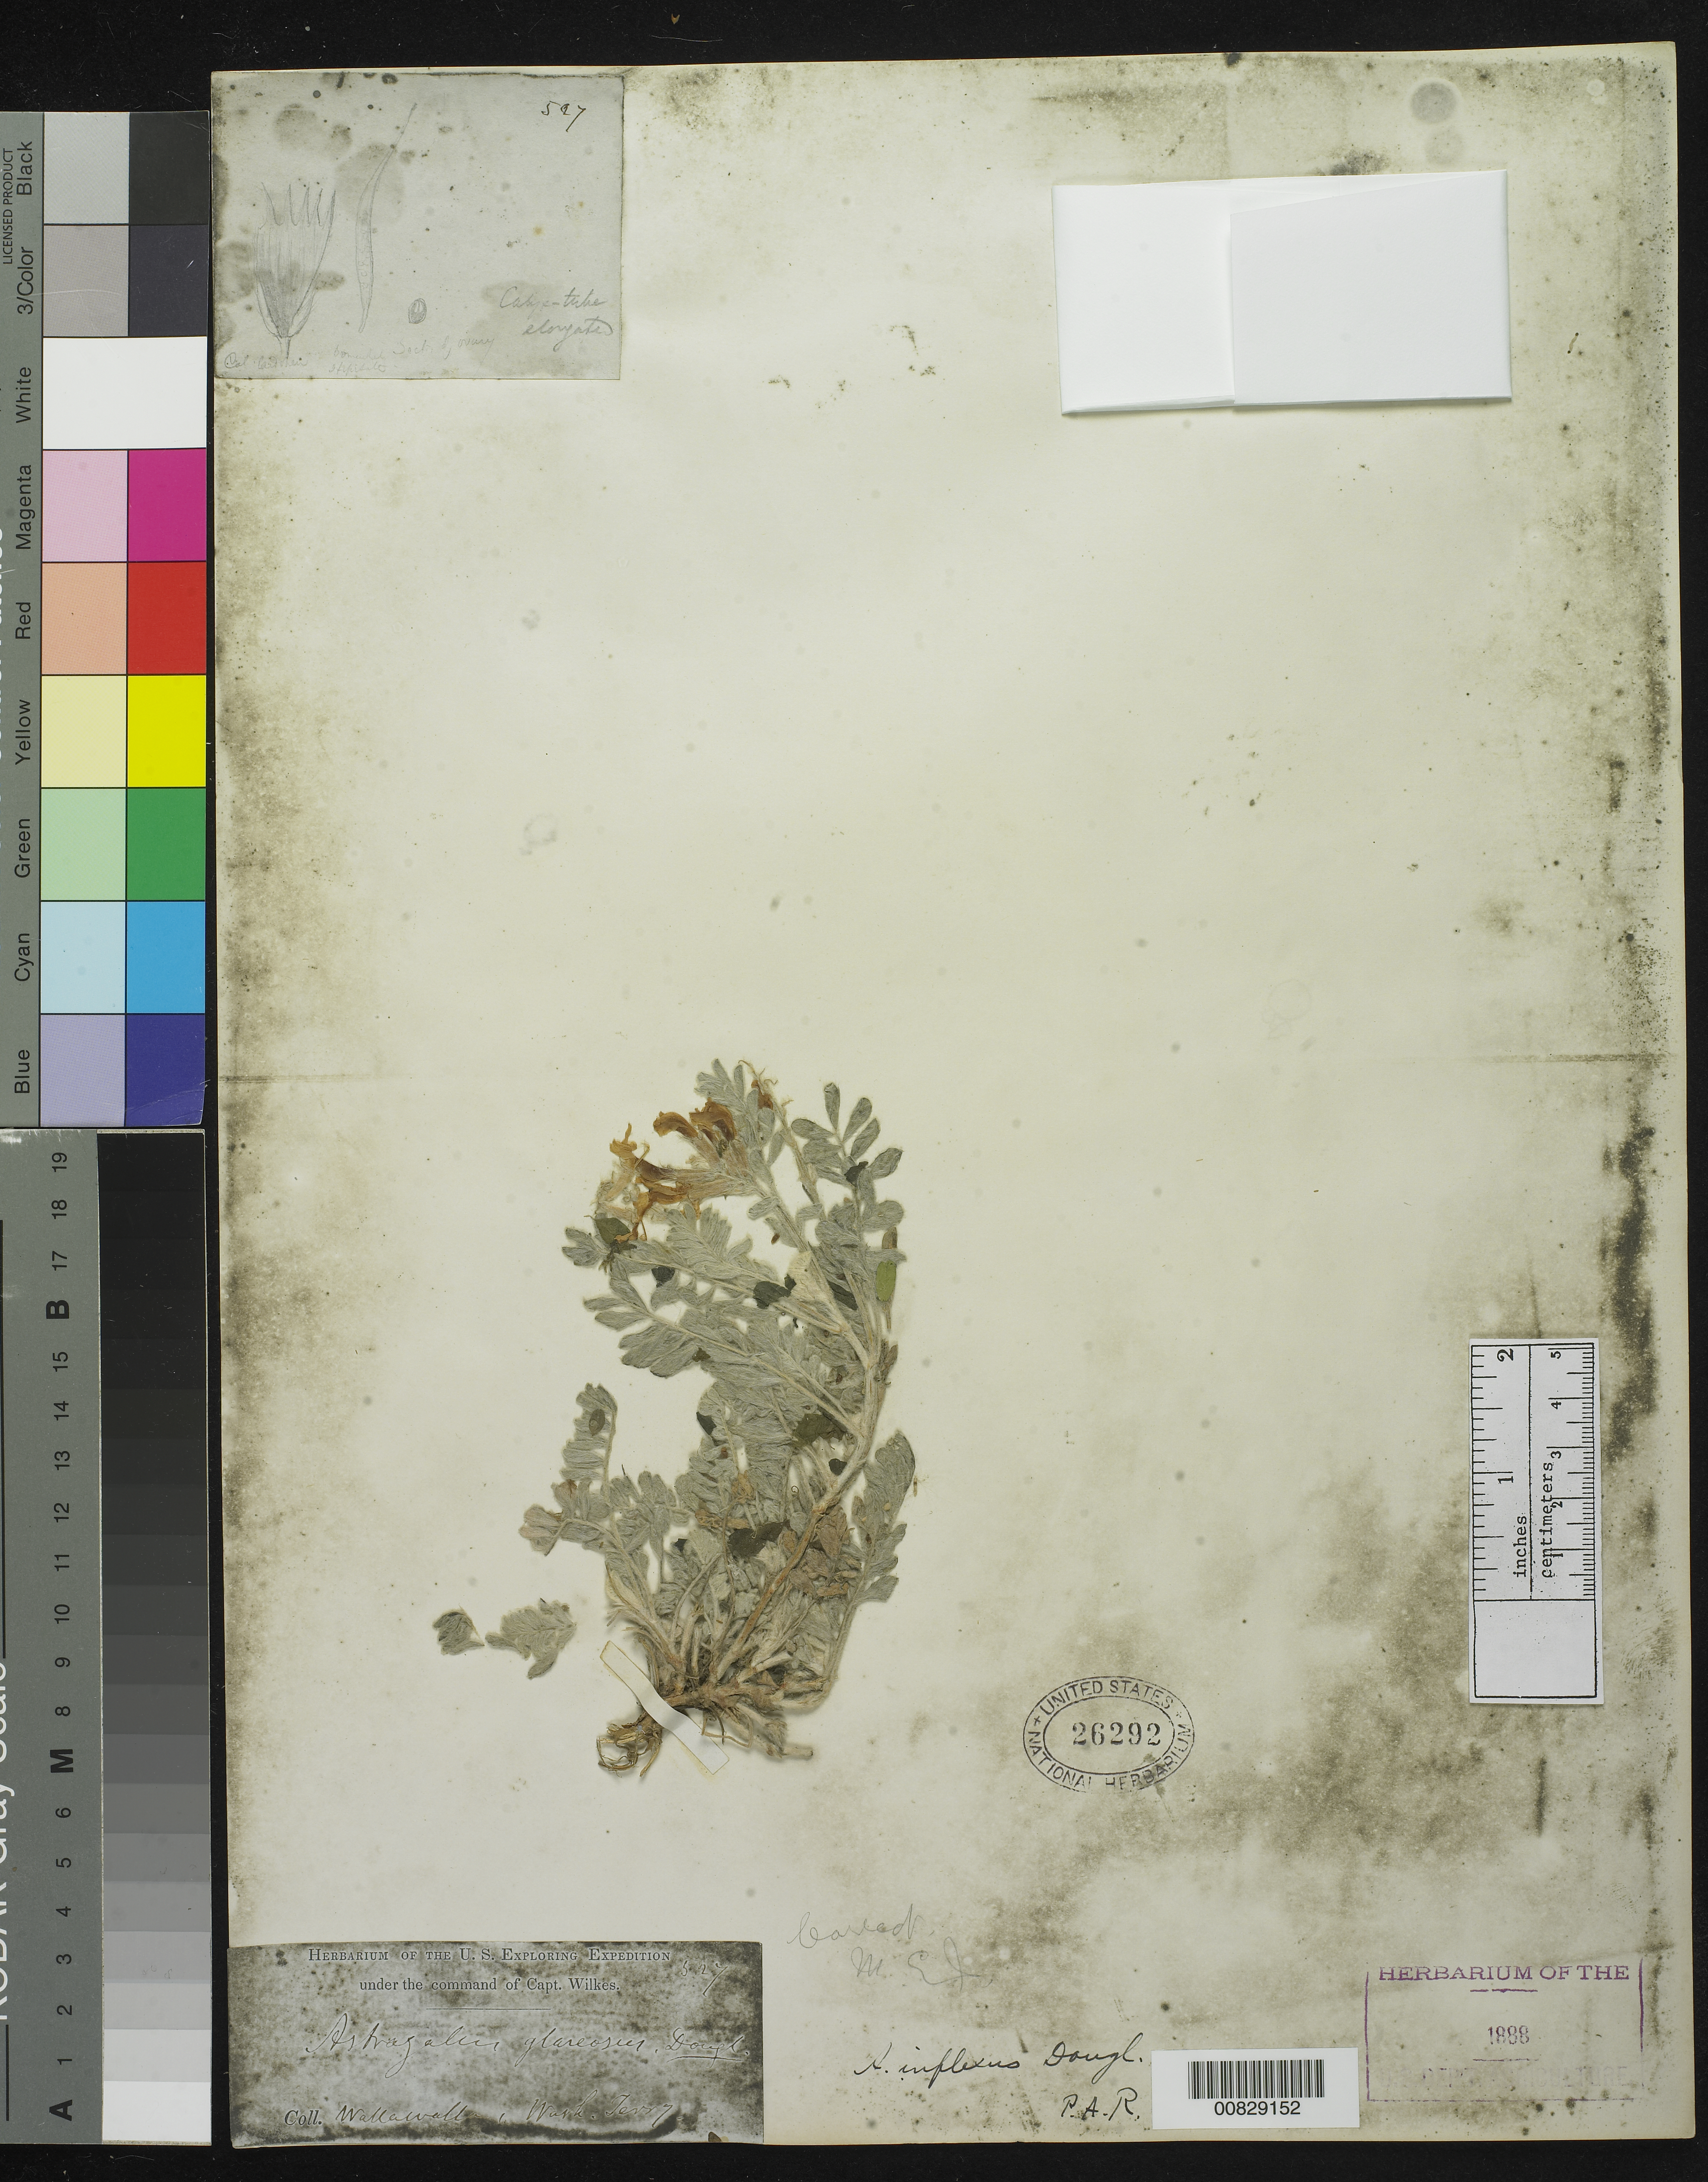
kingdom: Plantae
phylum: Tracheophyta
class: Magnoliopsida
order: Fabales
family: Fabaceae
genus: Astragalus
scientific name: Astragalus inflexus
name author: Douglas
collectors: Wilkes Explor. Exped.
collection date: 1838/1842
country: United States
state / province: Washington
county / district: Walla Walla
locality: Walla Walla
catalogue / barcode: US 26292